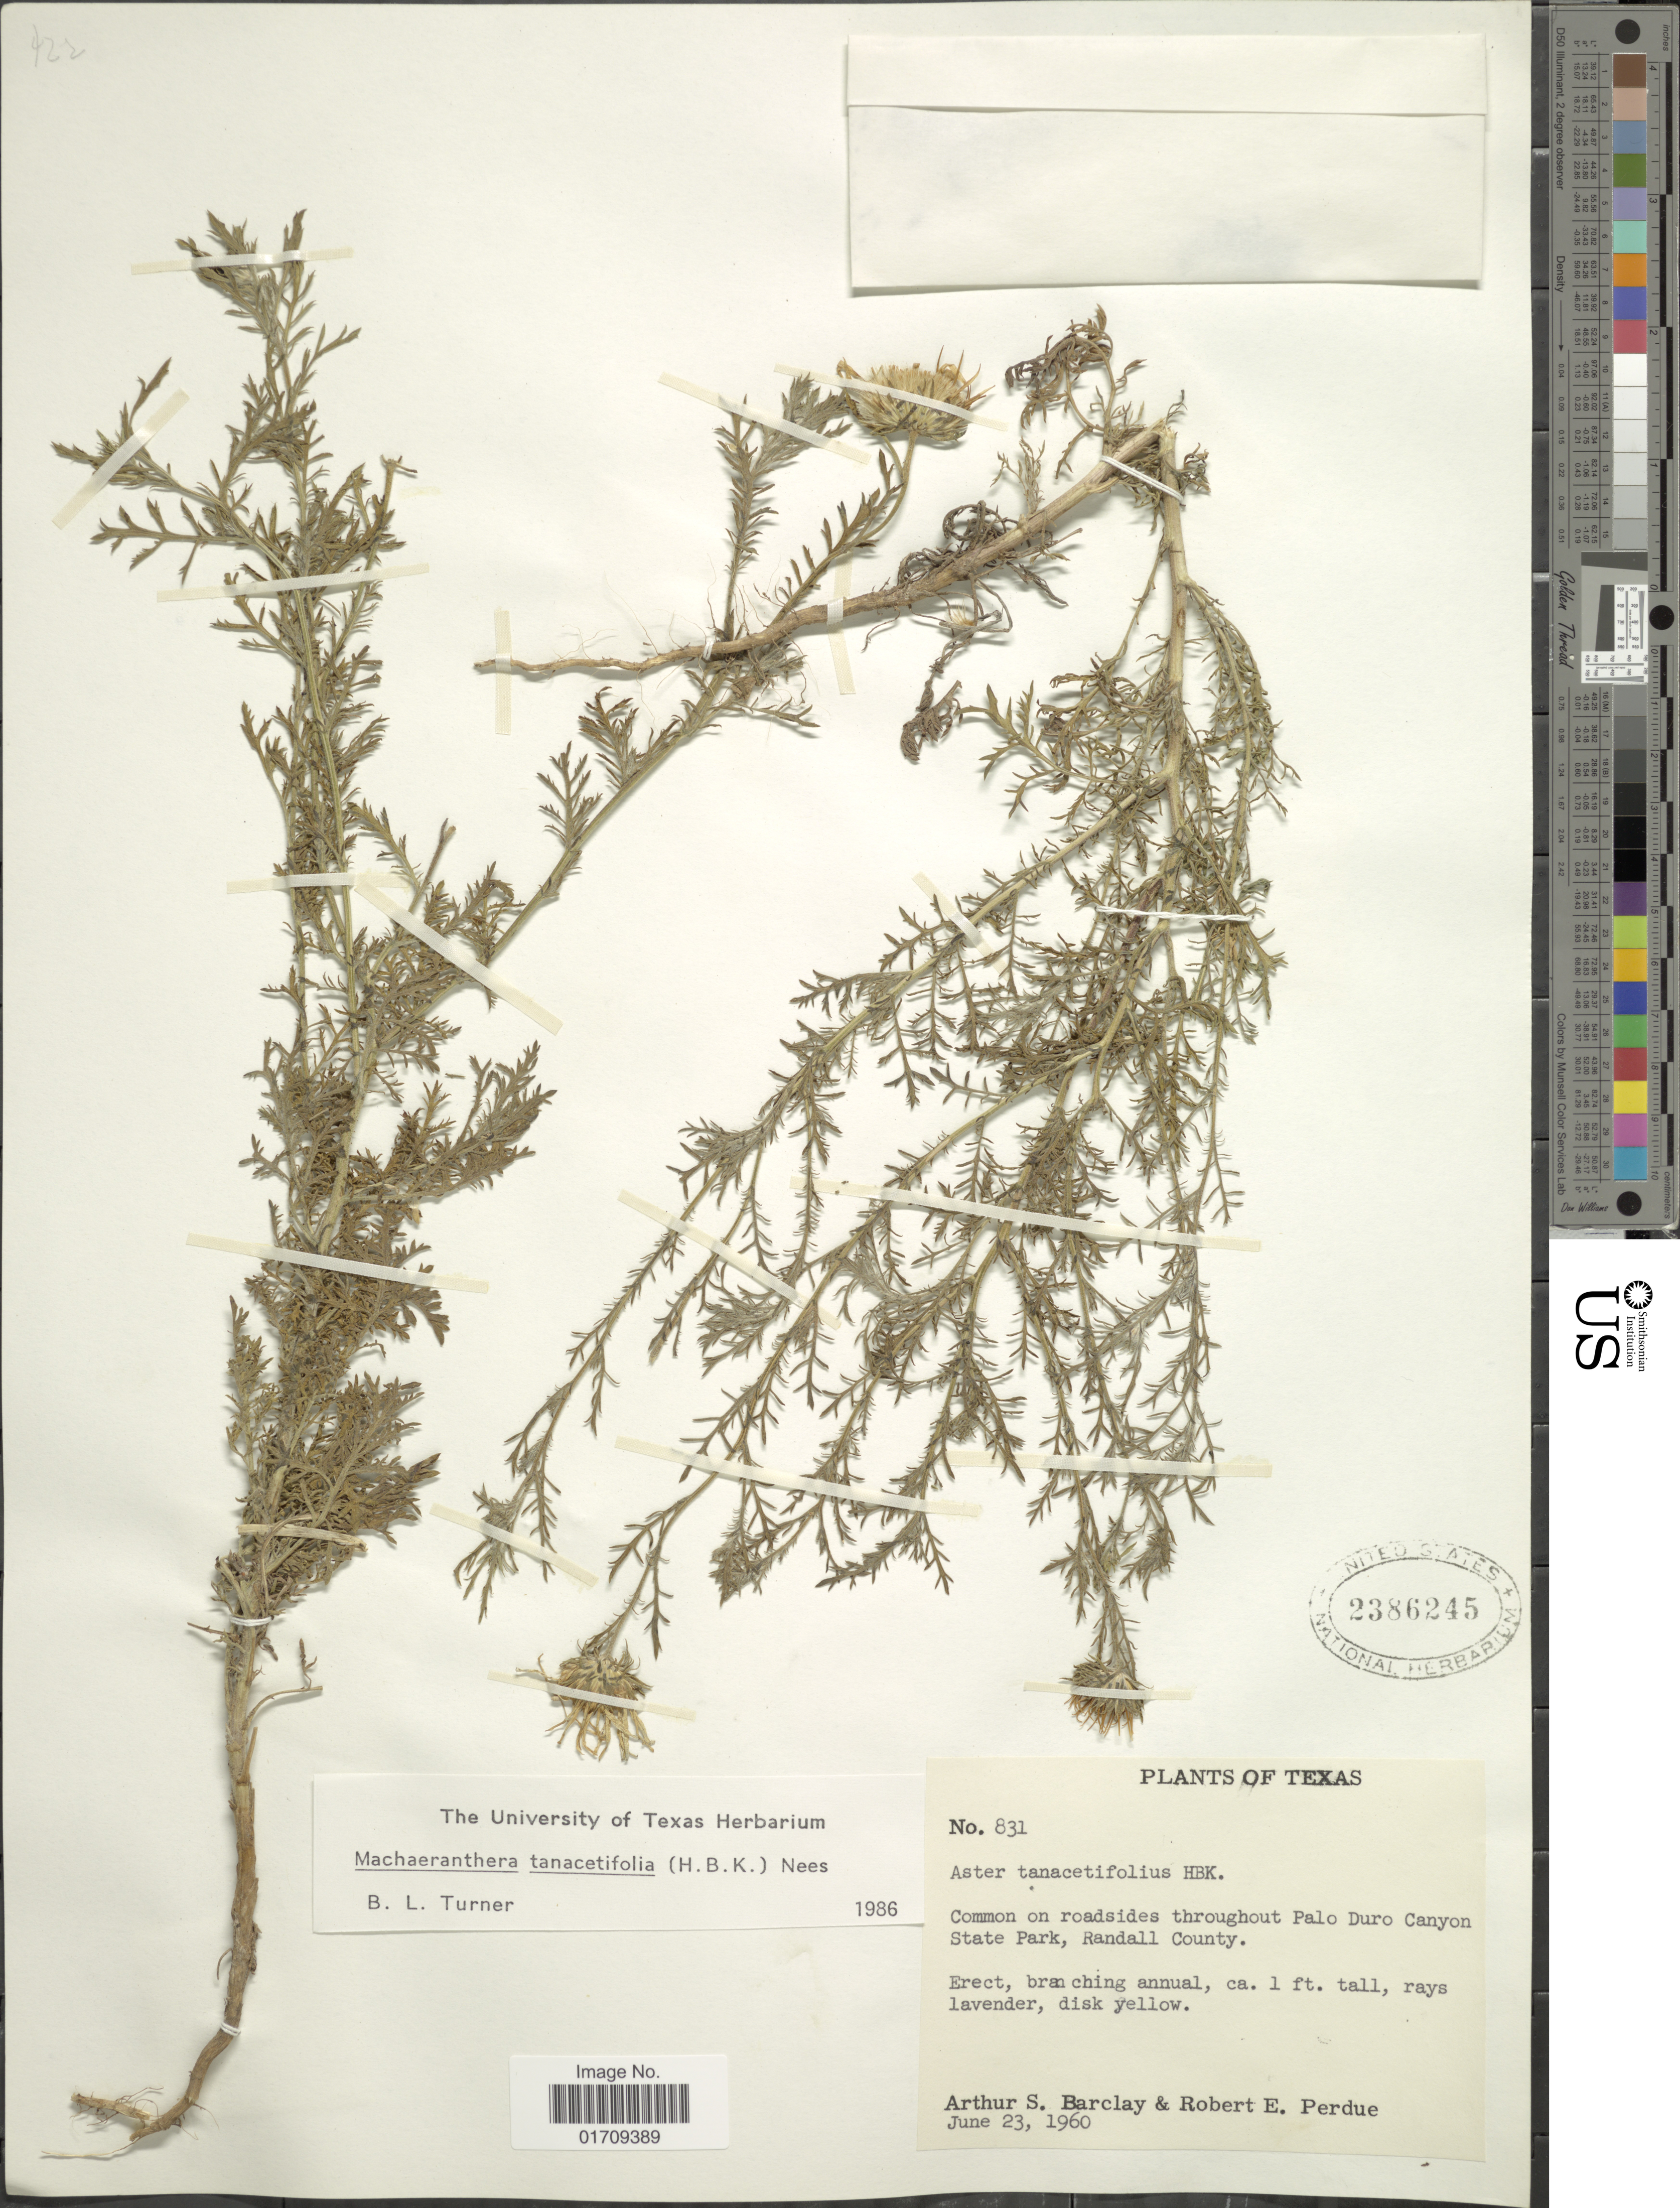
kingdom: Plantae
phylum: Tracheophyta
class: Magnoliopsida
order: Asterales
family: Asteraceae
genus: Machaeranthera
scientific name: Machaeranthera tanacetifolia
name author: (Kunth) Nees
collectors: A. S. Barclay & R. E. Perdue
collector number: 831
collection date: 1960-06-23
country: United States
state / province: Texas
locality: Palo Duro Canyon State Park, Randall County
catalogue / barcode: US 2386245